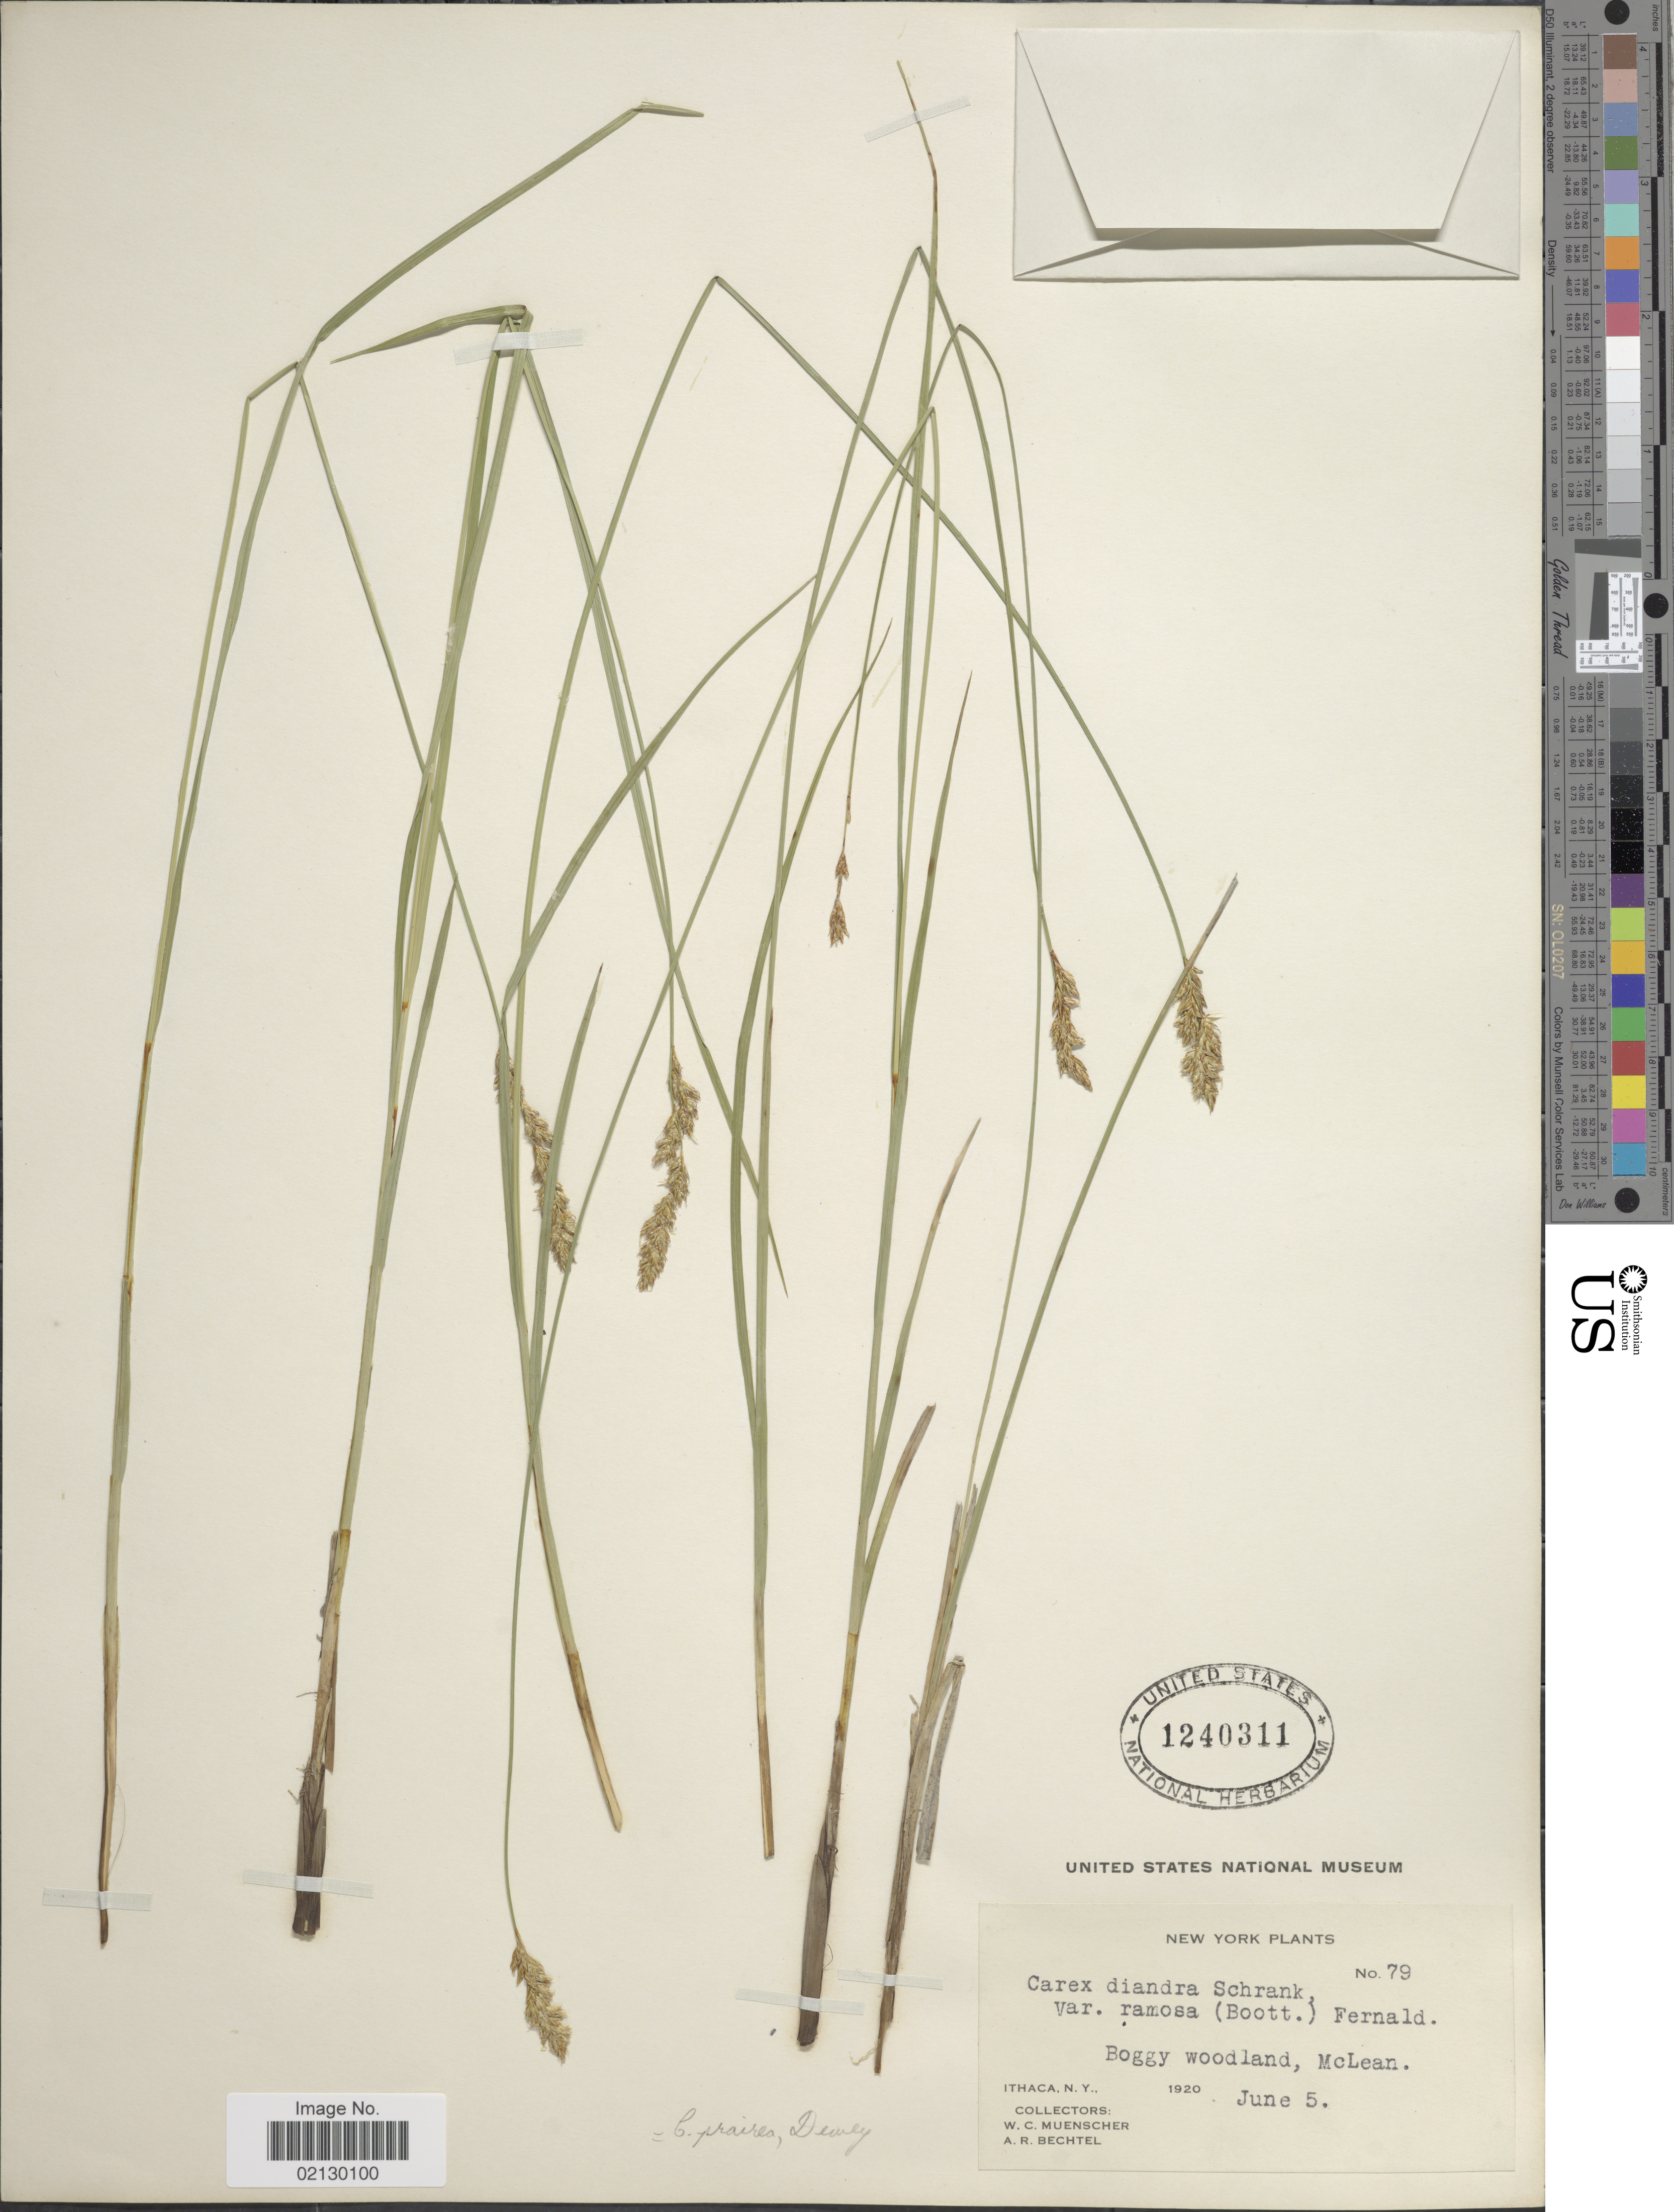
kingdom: Plantae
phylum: Tracheophyta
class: Liliopsida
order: Poales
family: Cyperaceae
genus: Carex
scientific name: Carex prairea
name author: Dewey ex Alph. Wood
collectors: W. Muenscher & A. Bechtel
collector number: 79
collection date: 1920-06-05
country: United States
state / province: New York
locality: Boggy woodland, McLean, Ithaca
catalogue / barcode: US 1240311